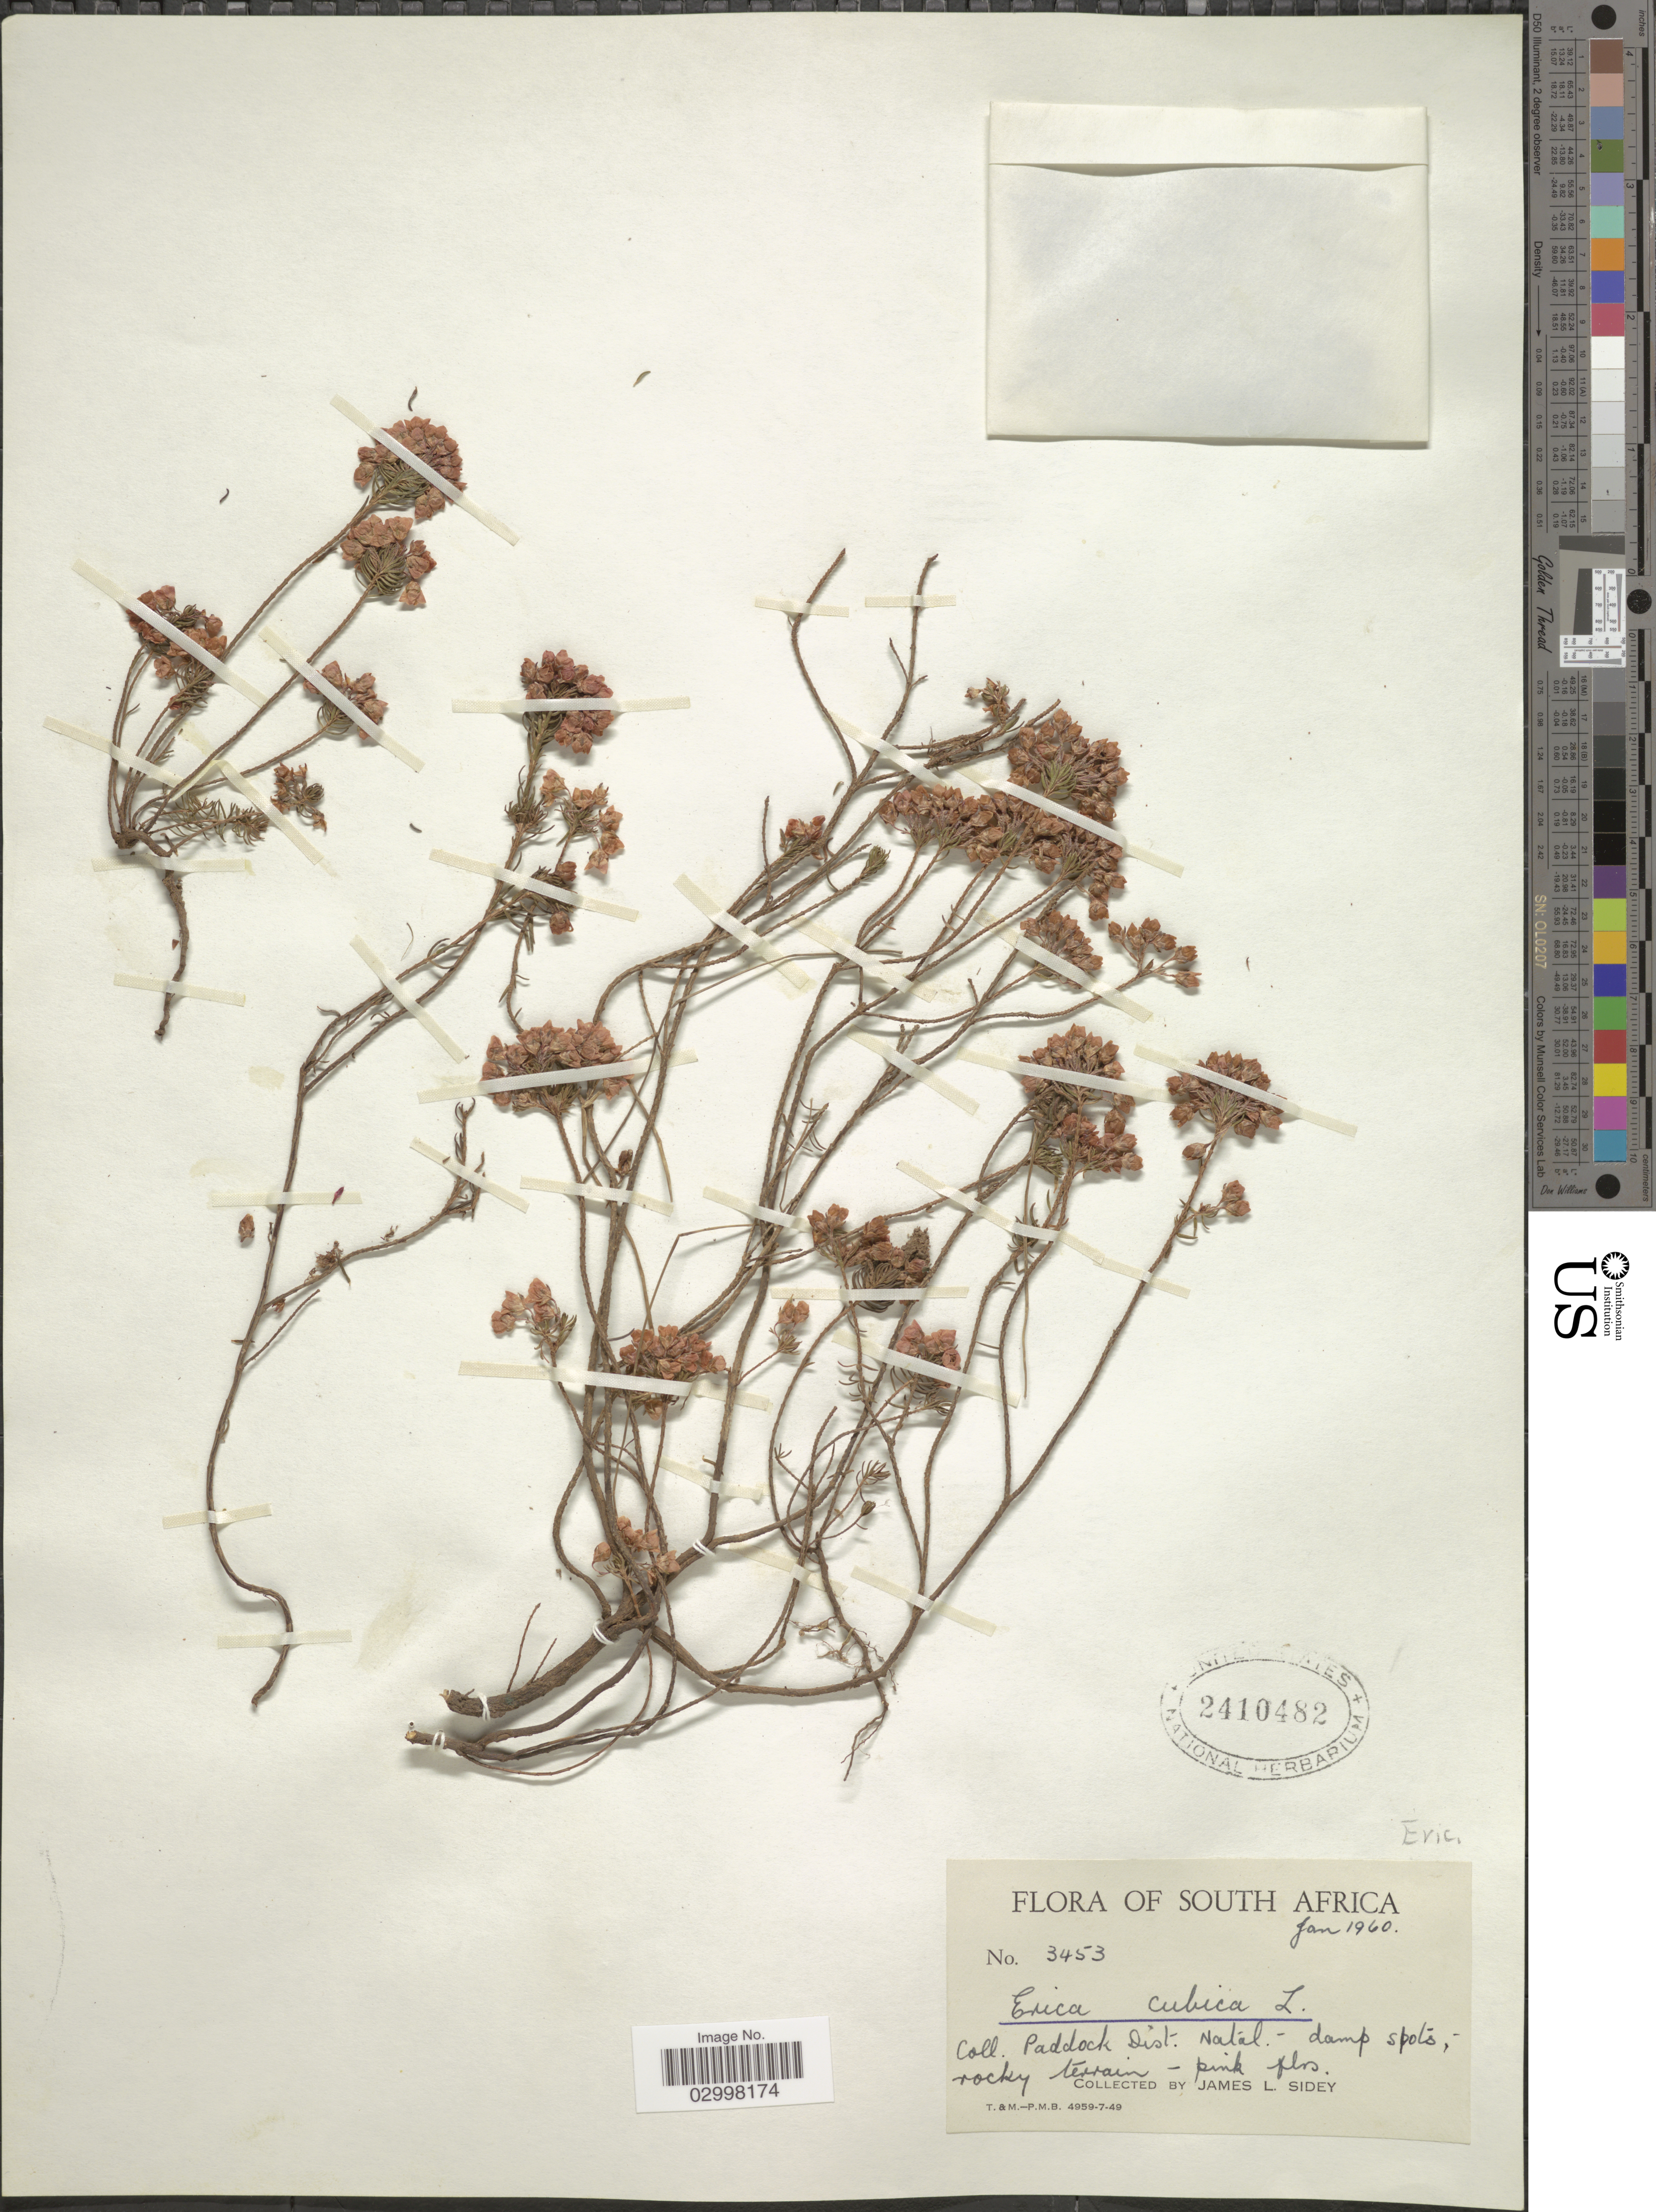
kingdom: Plantae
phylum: Tracheophyta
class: Magnoliopsida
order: Ericales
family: Ericaceae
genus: Erica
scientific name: Erica cubica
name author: L.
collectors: J. L. Sidey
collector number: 3453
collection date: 1960-01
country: South Africa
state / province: KwaZulu-Natal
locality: Paddock Dist. Natal.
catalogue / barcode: US 2410482